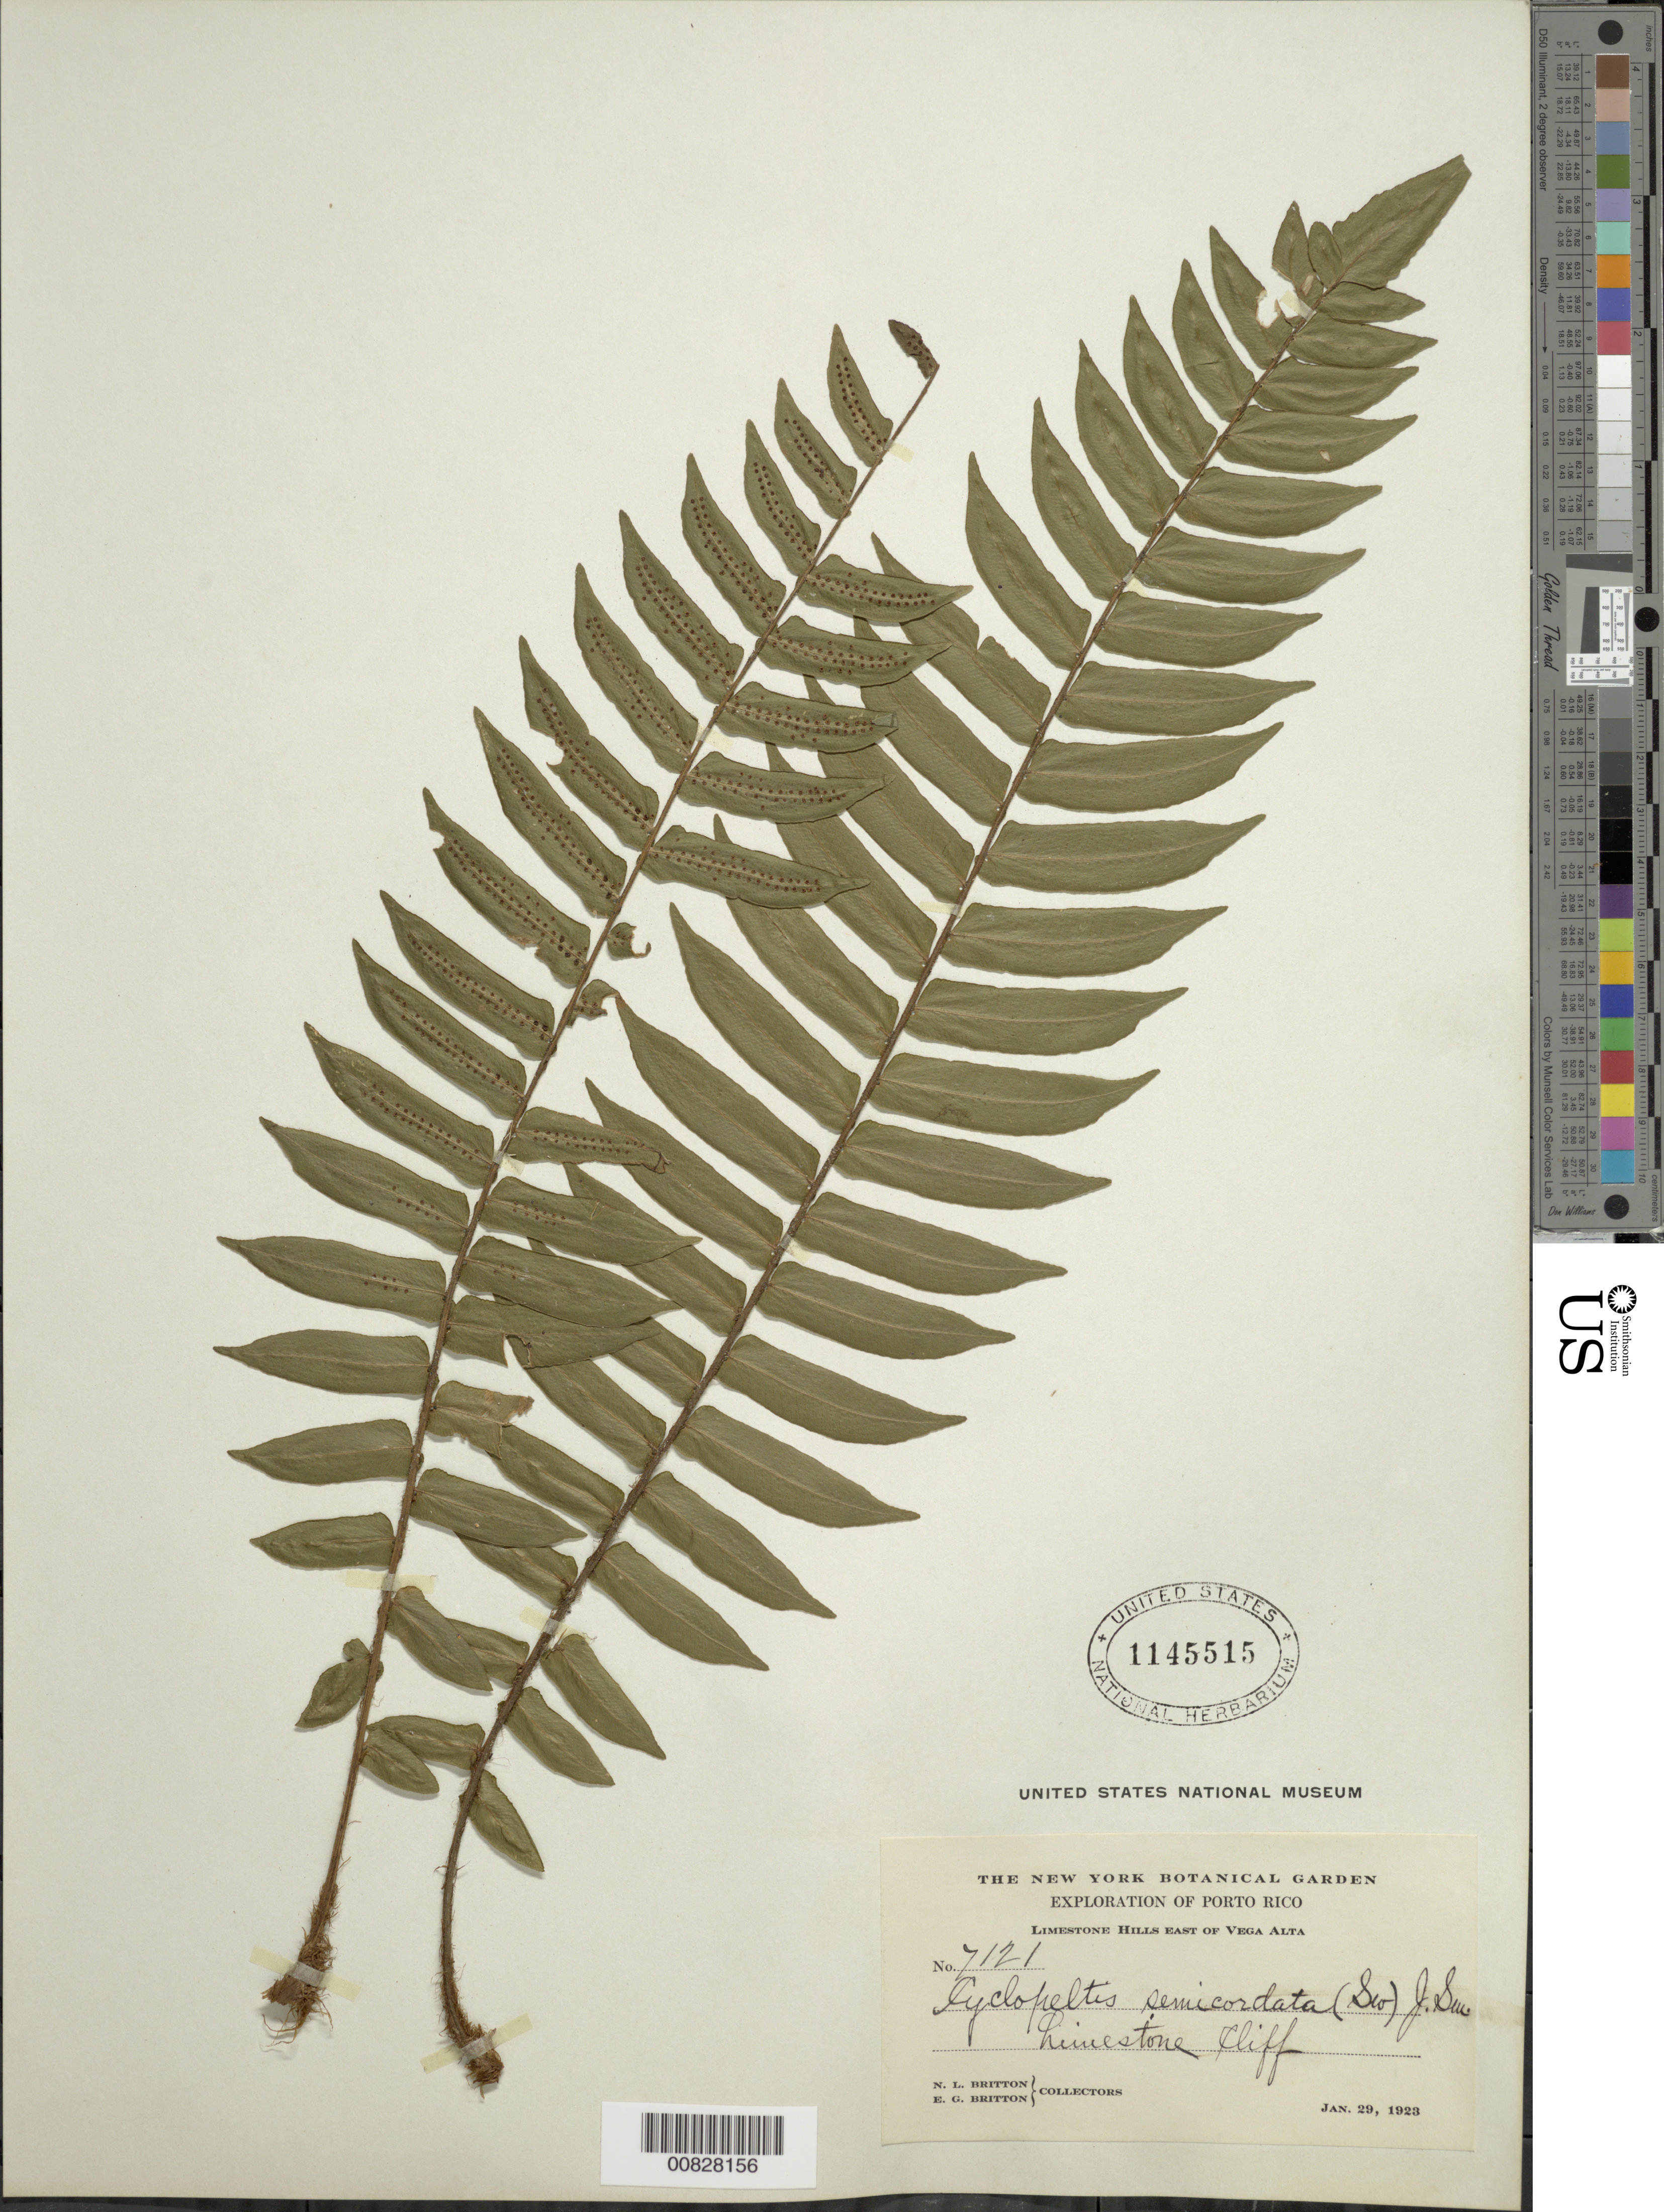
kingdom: Plantae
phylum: Tracheophyta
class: Polypodiopsida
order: Polypodiales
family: Lomariopsidaceae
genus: Cyclopeltis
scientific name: Cyclopeltis semicordata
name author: (Sw.) J. Sm.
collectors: N. Britton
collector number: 7121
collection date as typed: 29 Jan 1923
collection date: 1923-01-29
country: Puerto Rico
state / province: Vega Alta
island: Puerto Rico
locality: Vega Alta, hills E of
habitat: Limestone cliff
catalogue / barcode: US 1145515